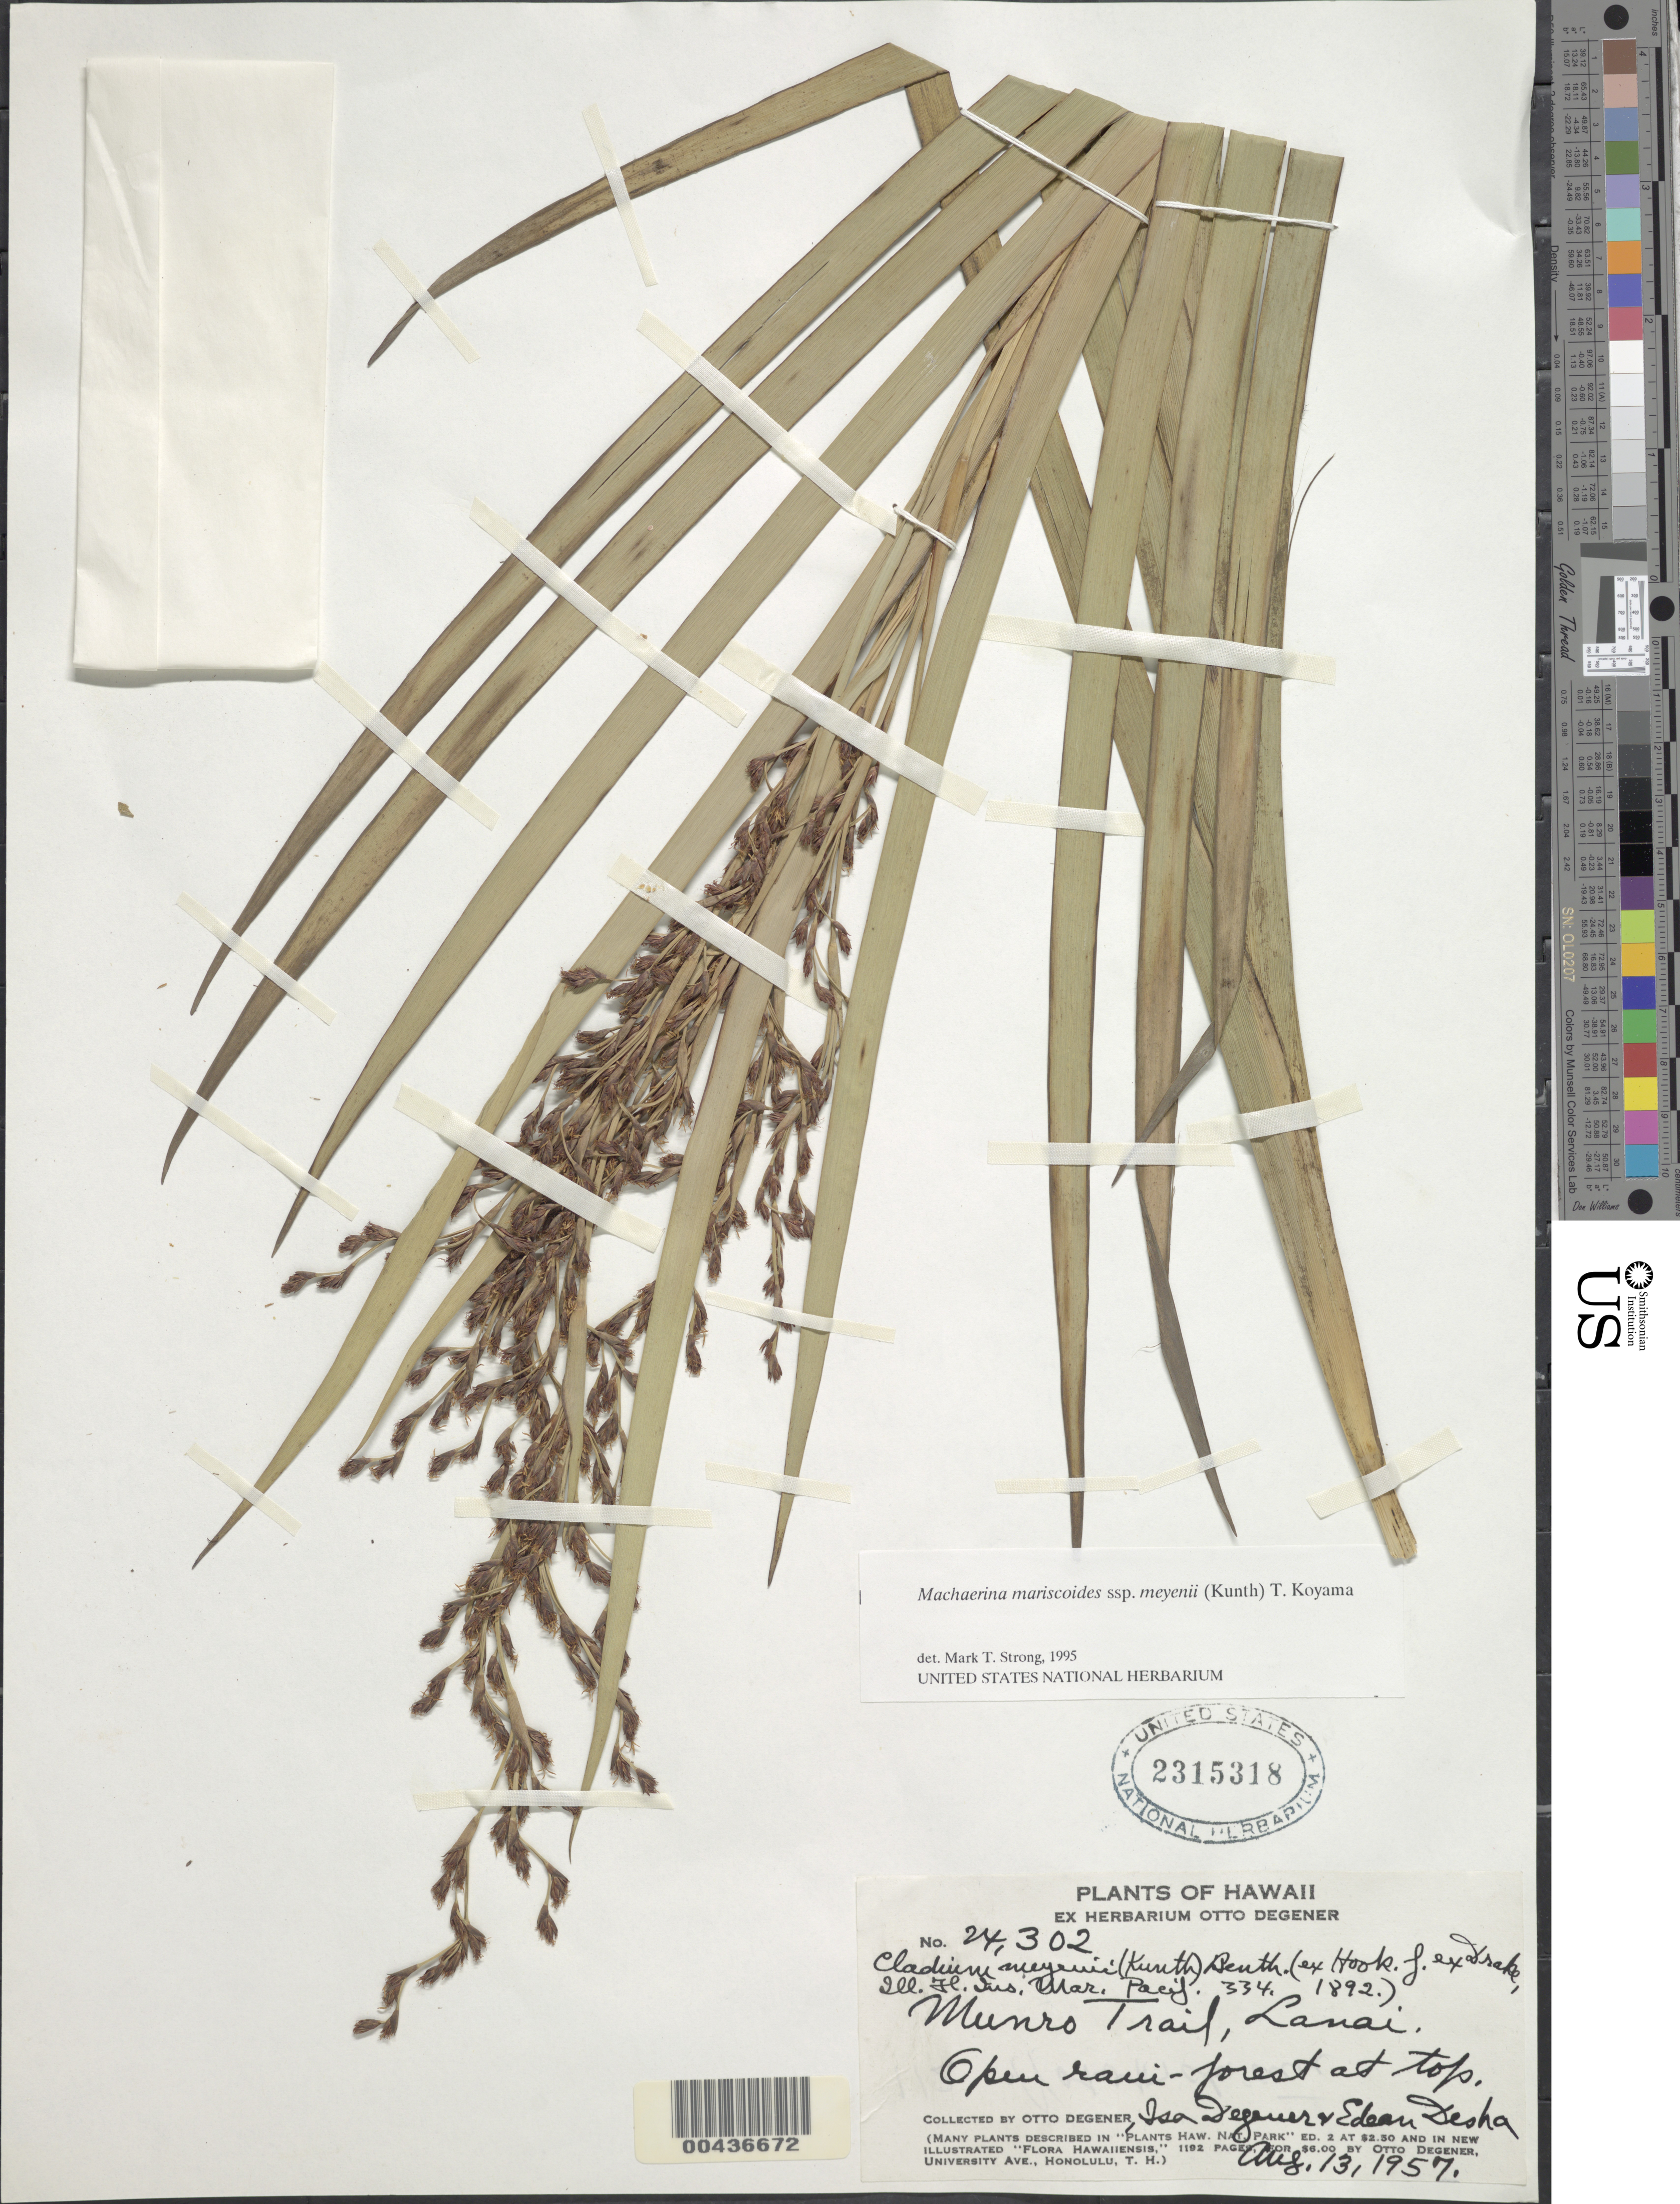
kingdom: Plantae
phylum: Tracheophyta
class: Liliopsida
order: Poales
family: Cyperaceae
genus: Machaerina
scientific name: Machaerina mariscoides subsp. meyenii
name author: (Kunth) T. Koyama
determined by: Strong, M. T., (US), Smithsonian Institution - National Museum of Natural History (UNITED STATES)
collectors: O. Degener, I. Degener & E. Desha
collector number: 24302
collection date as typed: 13 Aug 1957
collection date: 1957-08-13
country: United States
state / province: Hawaii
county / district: Maui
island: Lana'i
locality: Munro Trail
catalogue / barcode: US 2315318